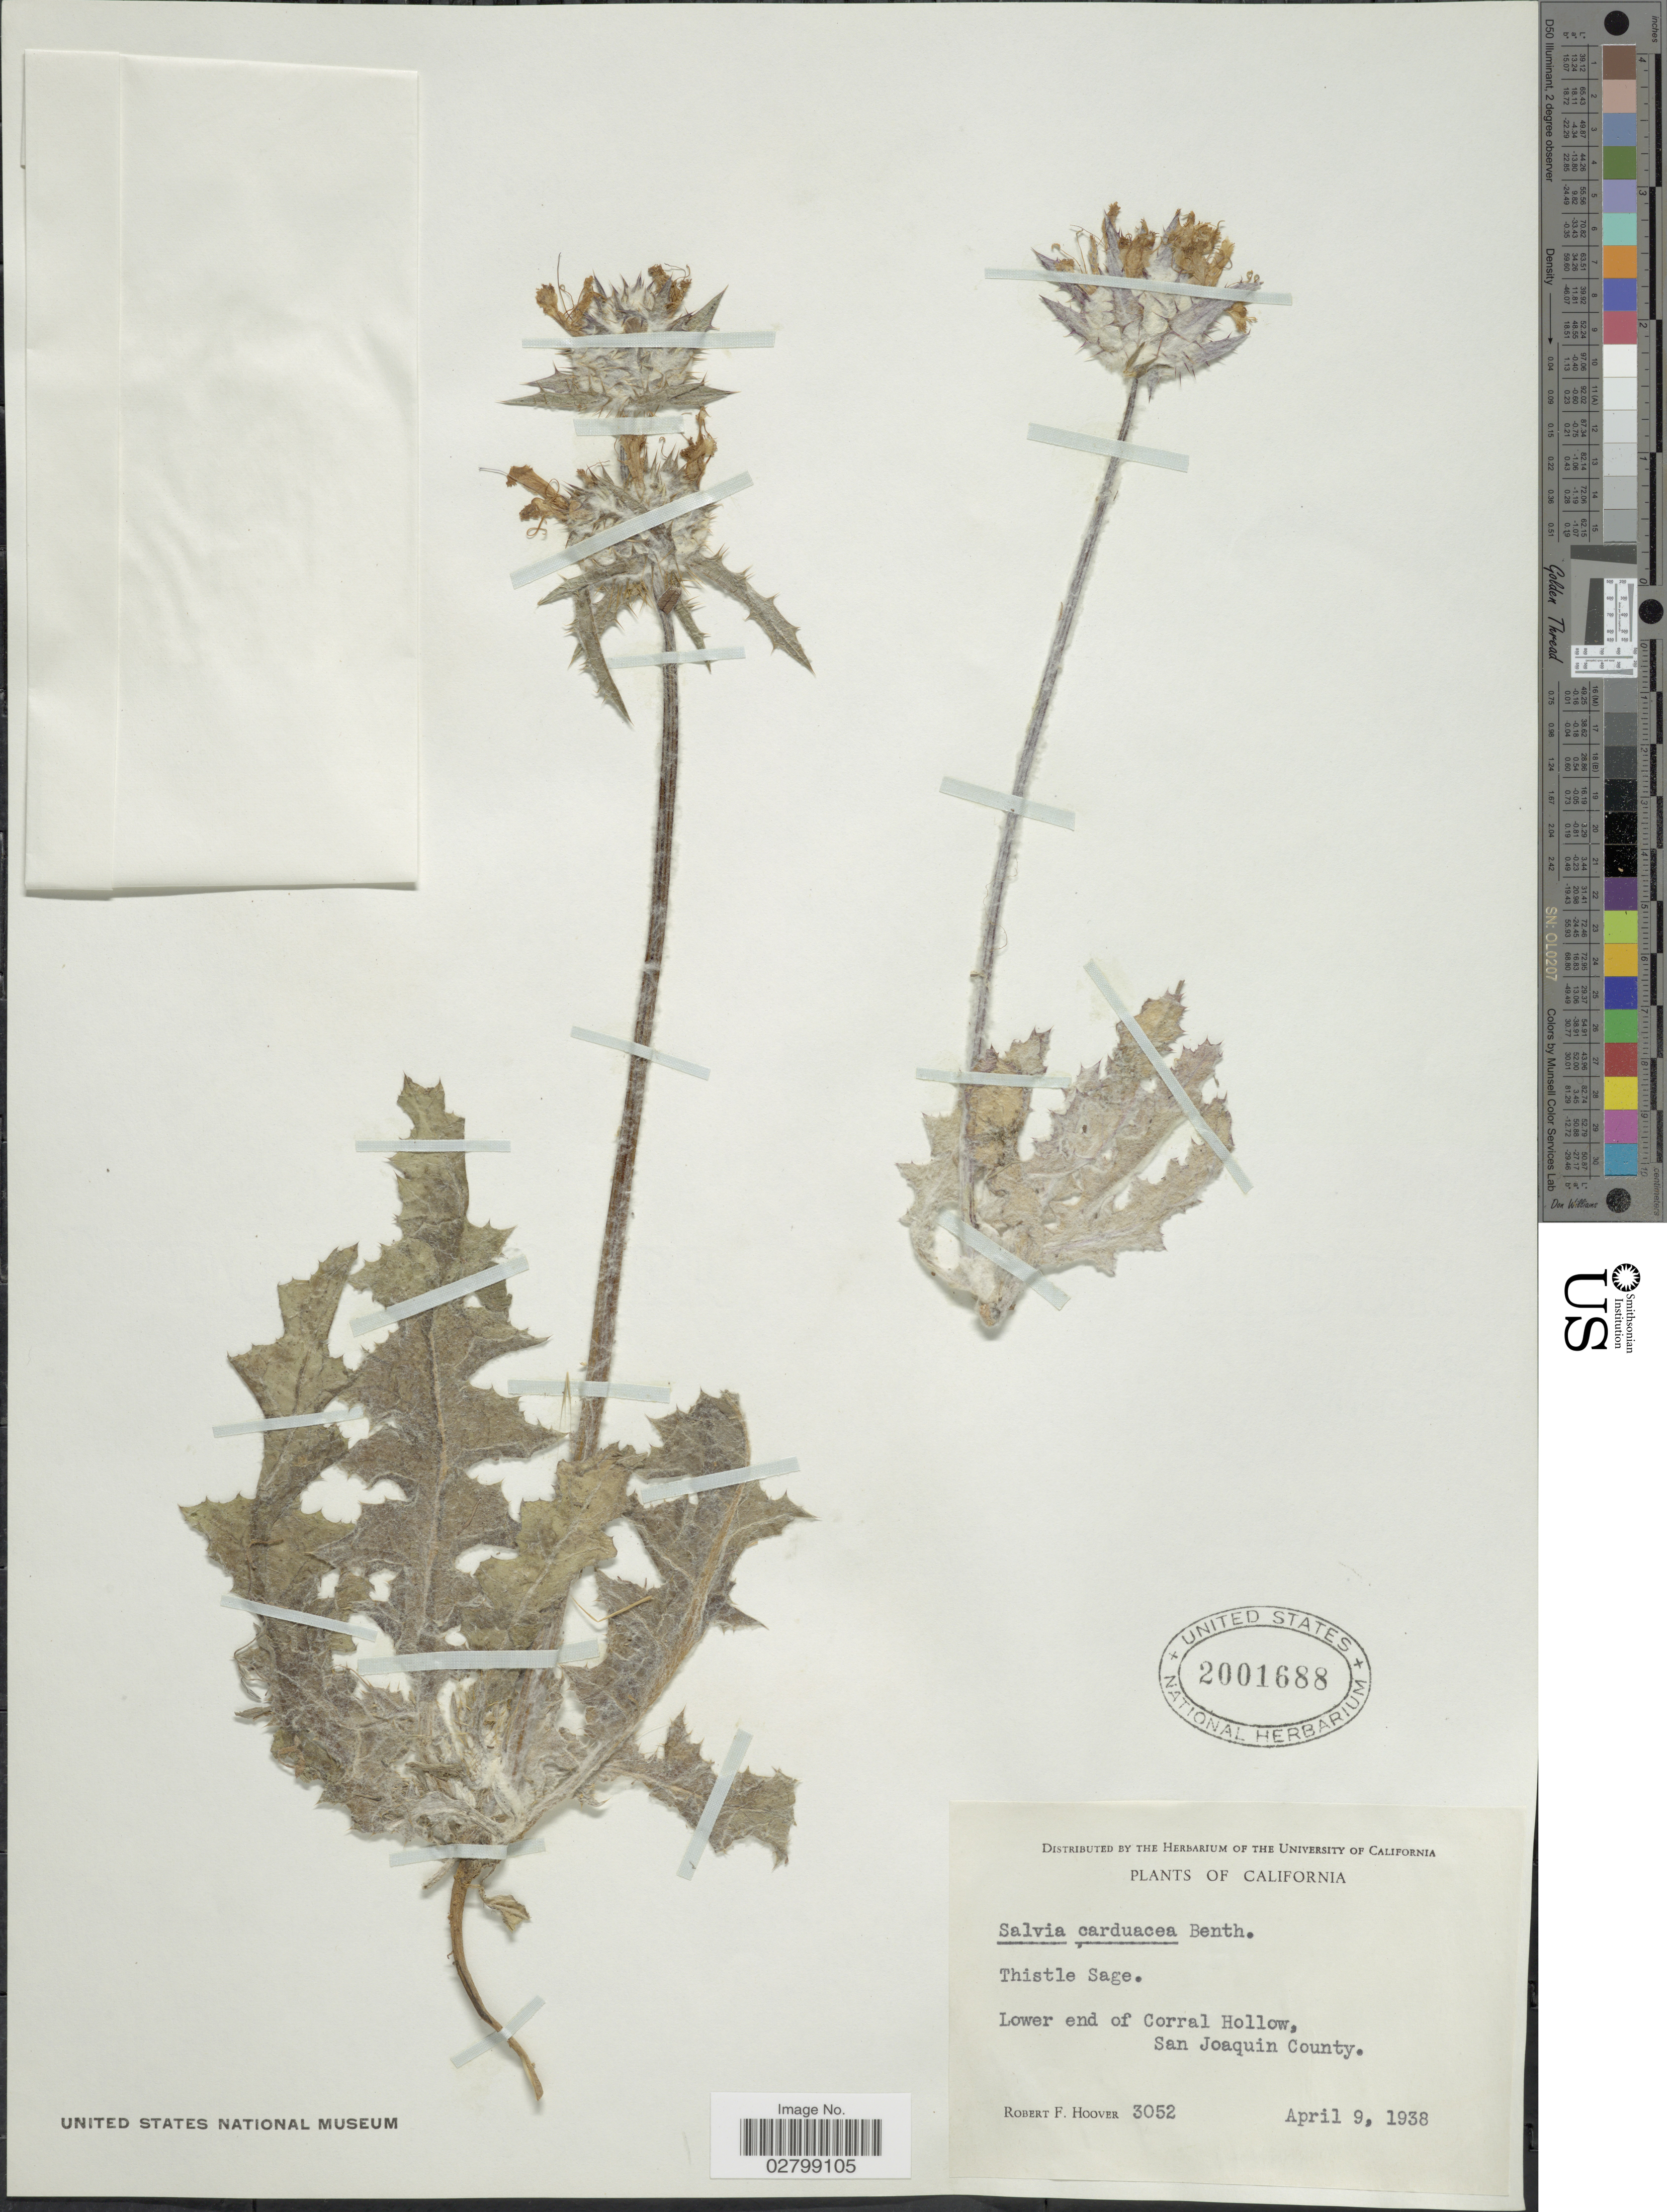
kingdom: Plantae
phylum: Tracheophyta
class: Magnoliopsida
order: Lamiales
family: Lamiaceae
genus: Salvia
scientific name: Salvia carduacea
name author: Benth.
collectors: R. F. Hoover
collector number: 3052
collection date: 1938-04-09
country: United States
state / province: California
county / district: San Joaquin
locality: Lower end of Corral Hollow, San Joaquin County.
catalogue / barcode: US 2001688